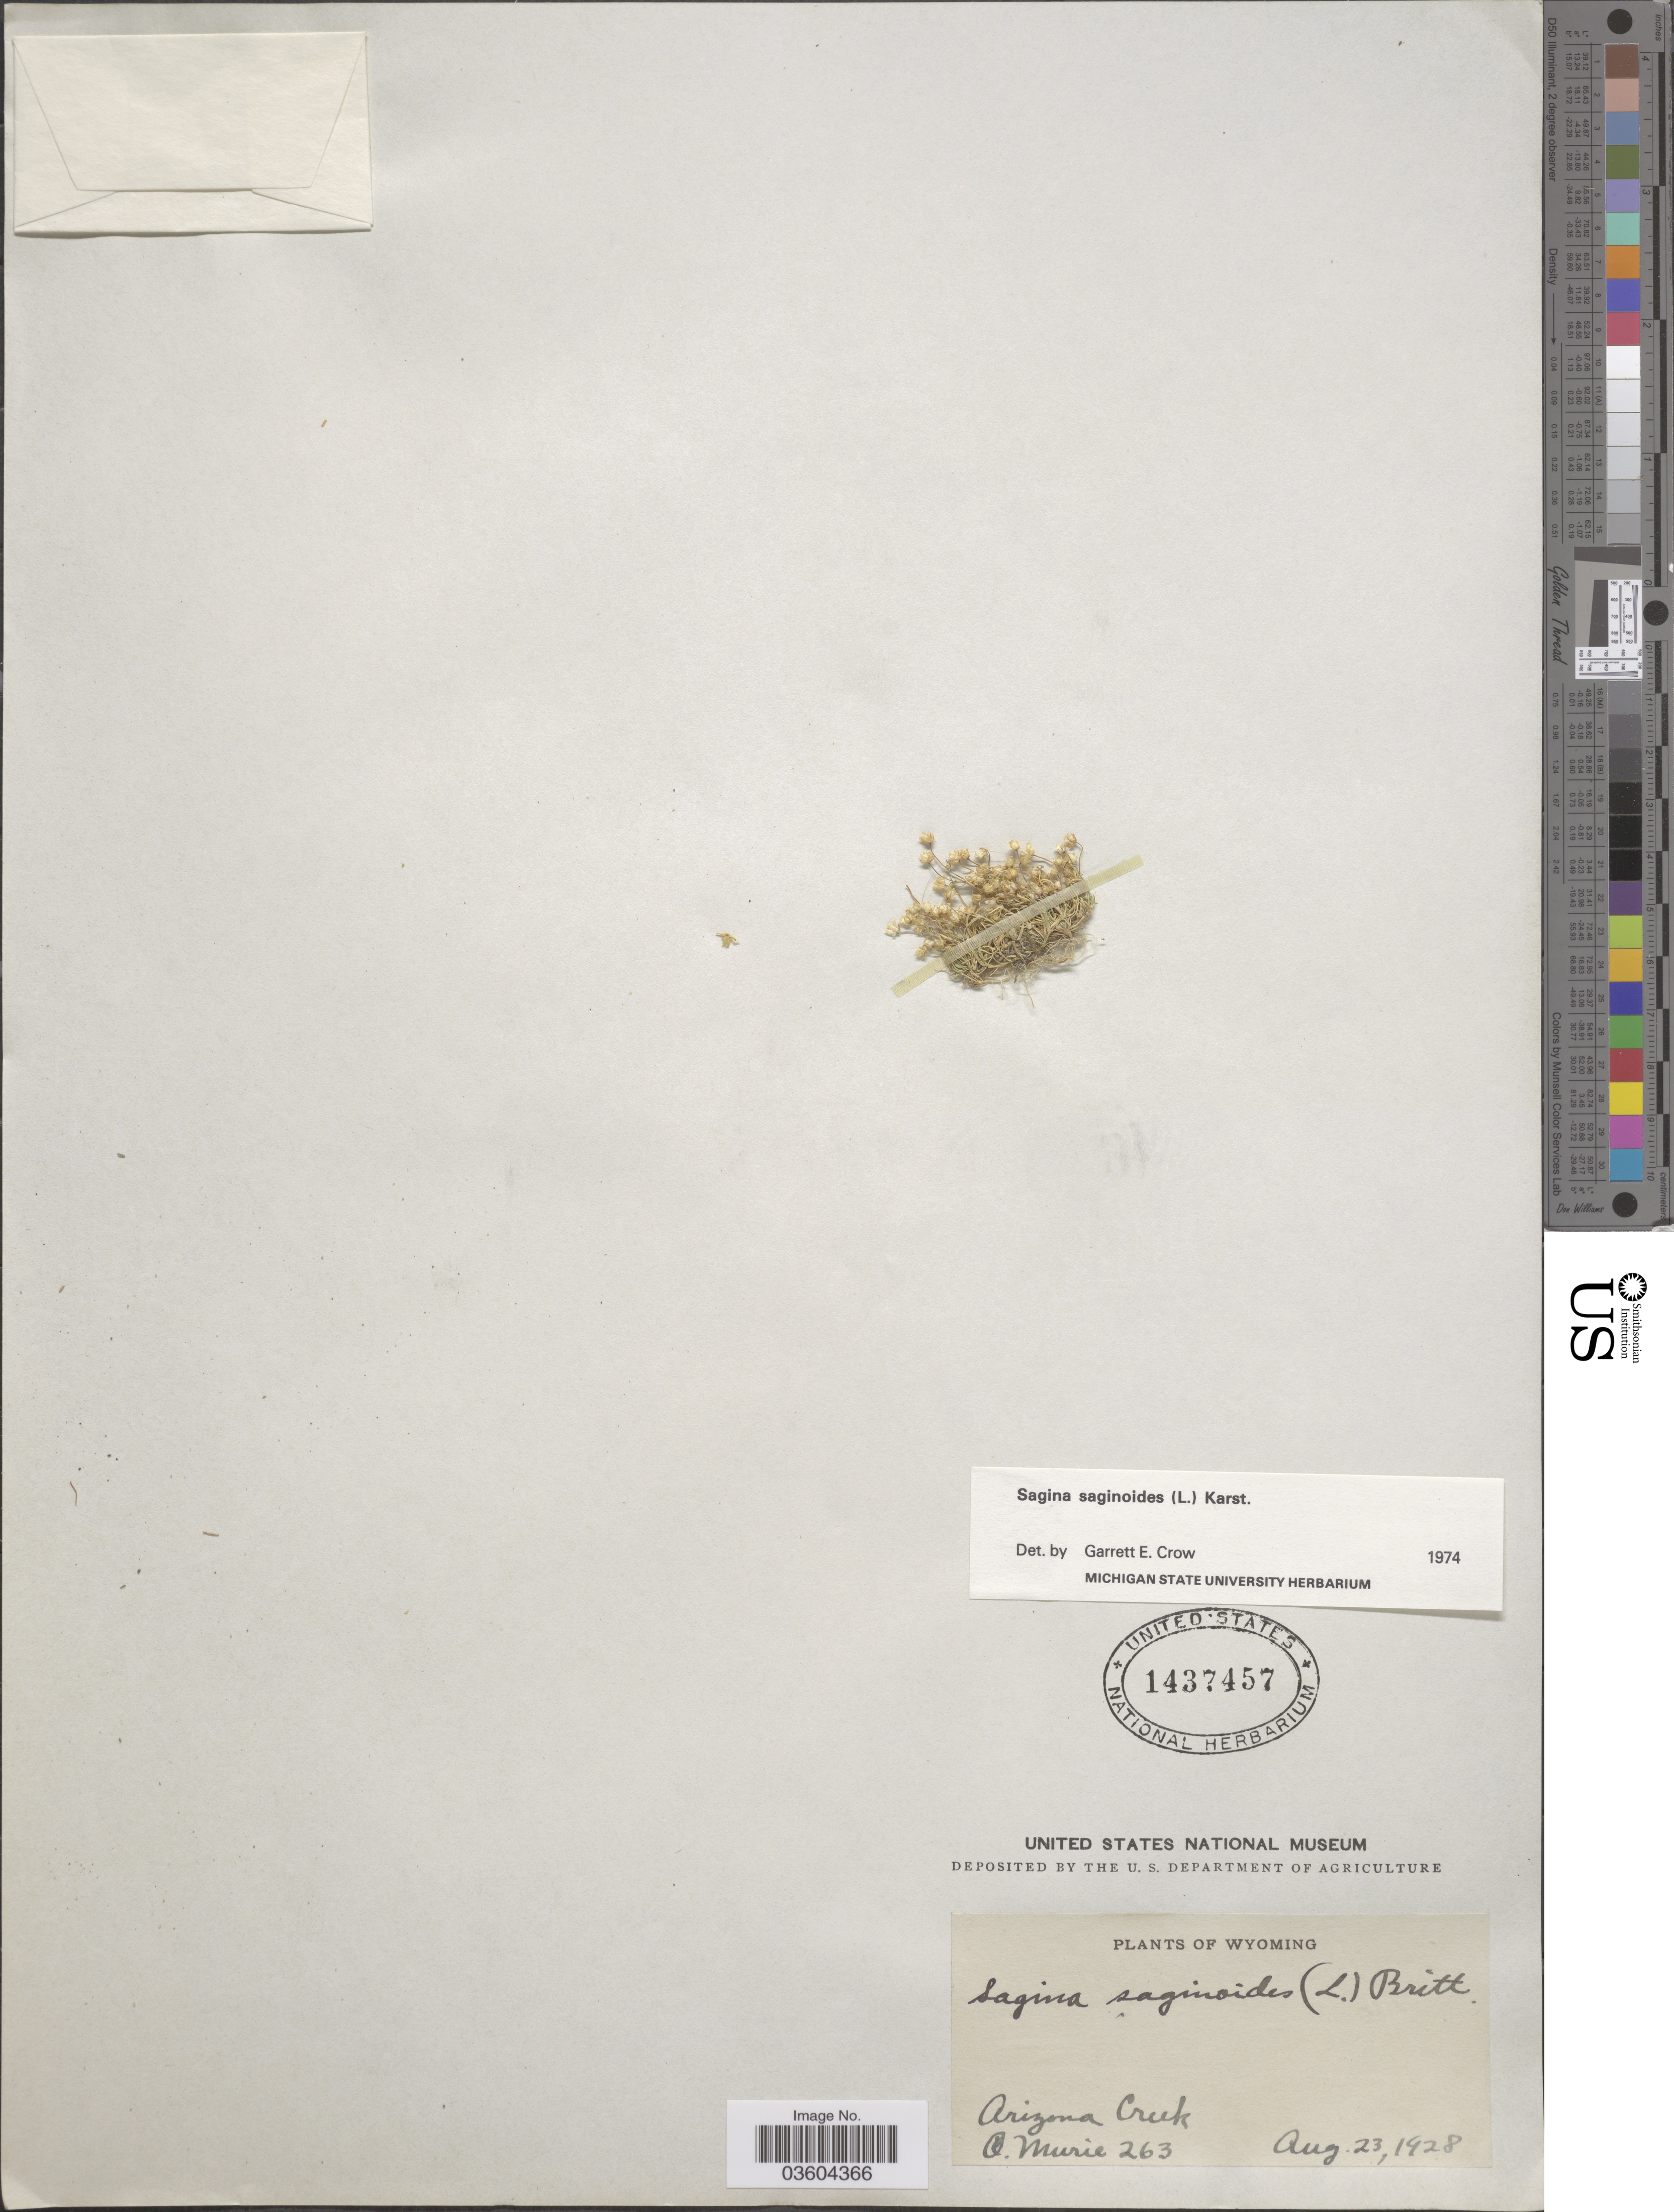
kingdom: Plantae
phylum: Tracheophyta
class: Magnoliopsida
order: Caryophyllales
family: Caryophyllaceae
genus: Sagina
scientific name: Sagina saginoides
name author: (L.) H. Karst.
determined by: Crow, G. E.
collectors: O. Murie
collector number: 263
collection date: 1928-08-23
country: United States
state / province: Wyoming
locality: Arizona Creek.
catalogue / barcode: US 1437457